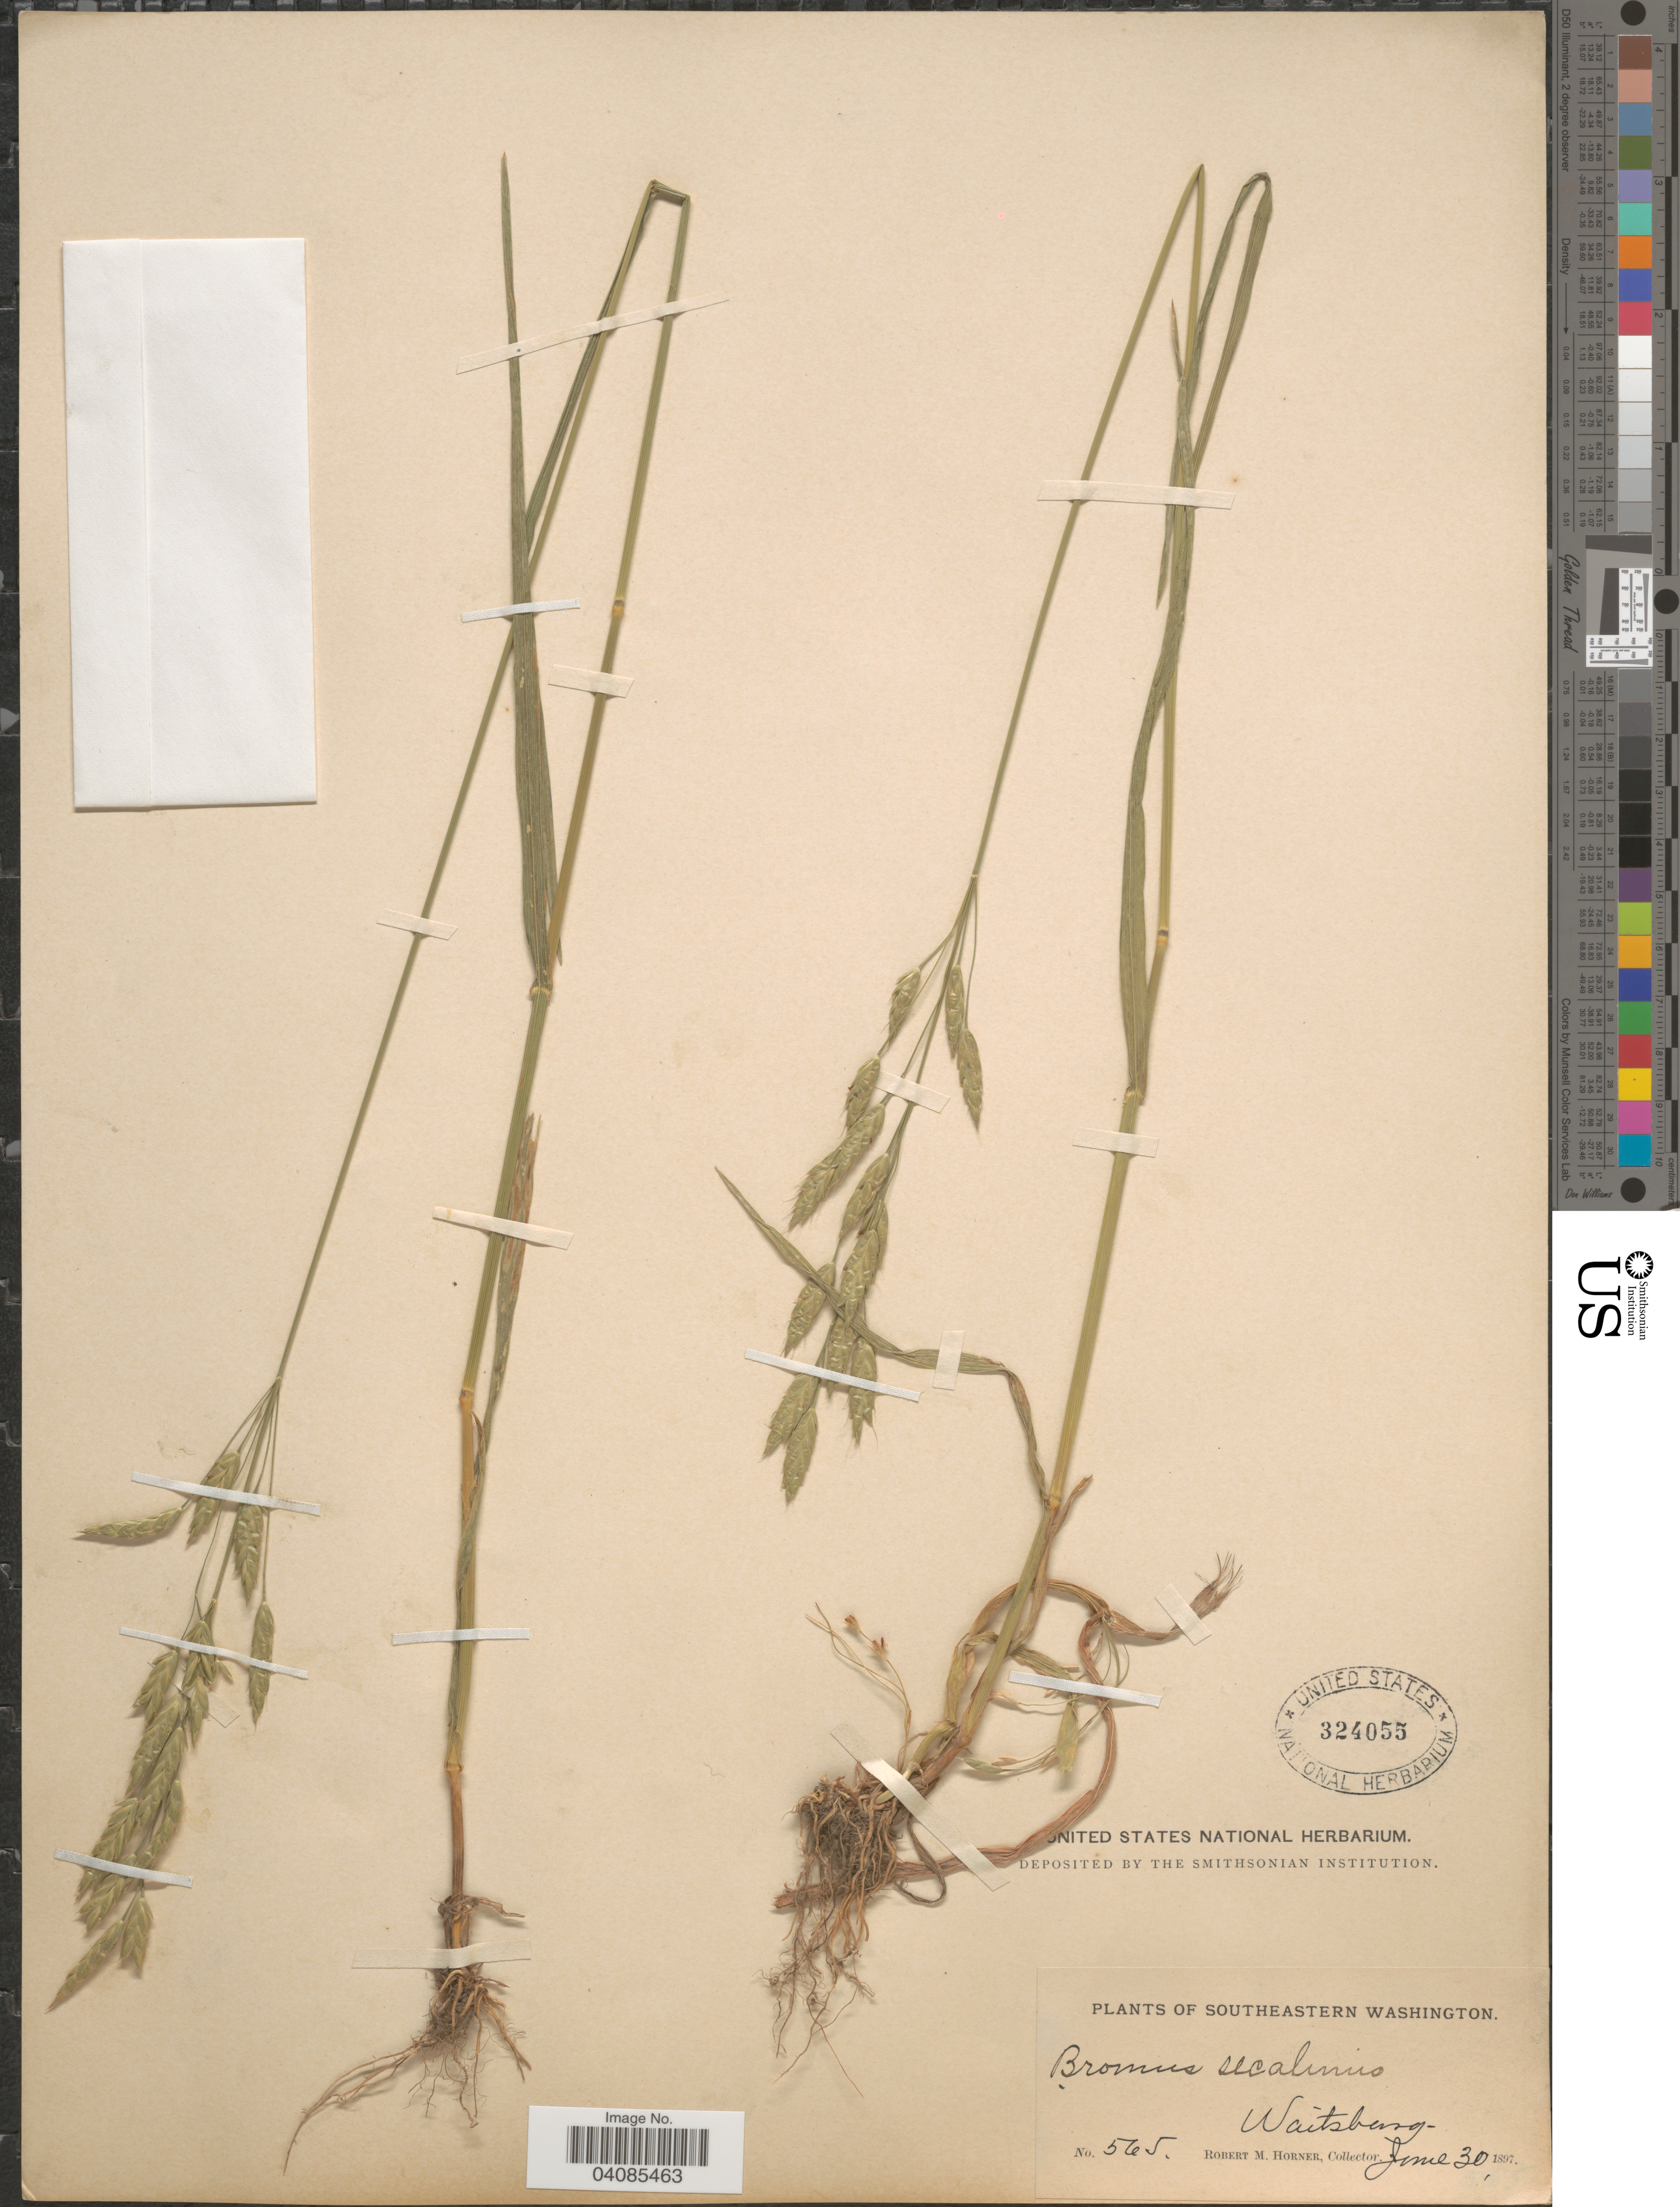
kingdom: Plantae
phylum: Tracheophyta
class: Liliopsida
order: Poales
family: Poaceae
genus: Bromus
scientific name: Bromus secalinus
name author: L.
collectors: R. Horner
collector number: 565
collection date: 1897-06-30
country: United States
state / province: Washington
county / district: Walla Walla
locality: Southeastern Washington. Waitsburg.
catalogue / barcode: US 324055